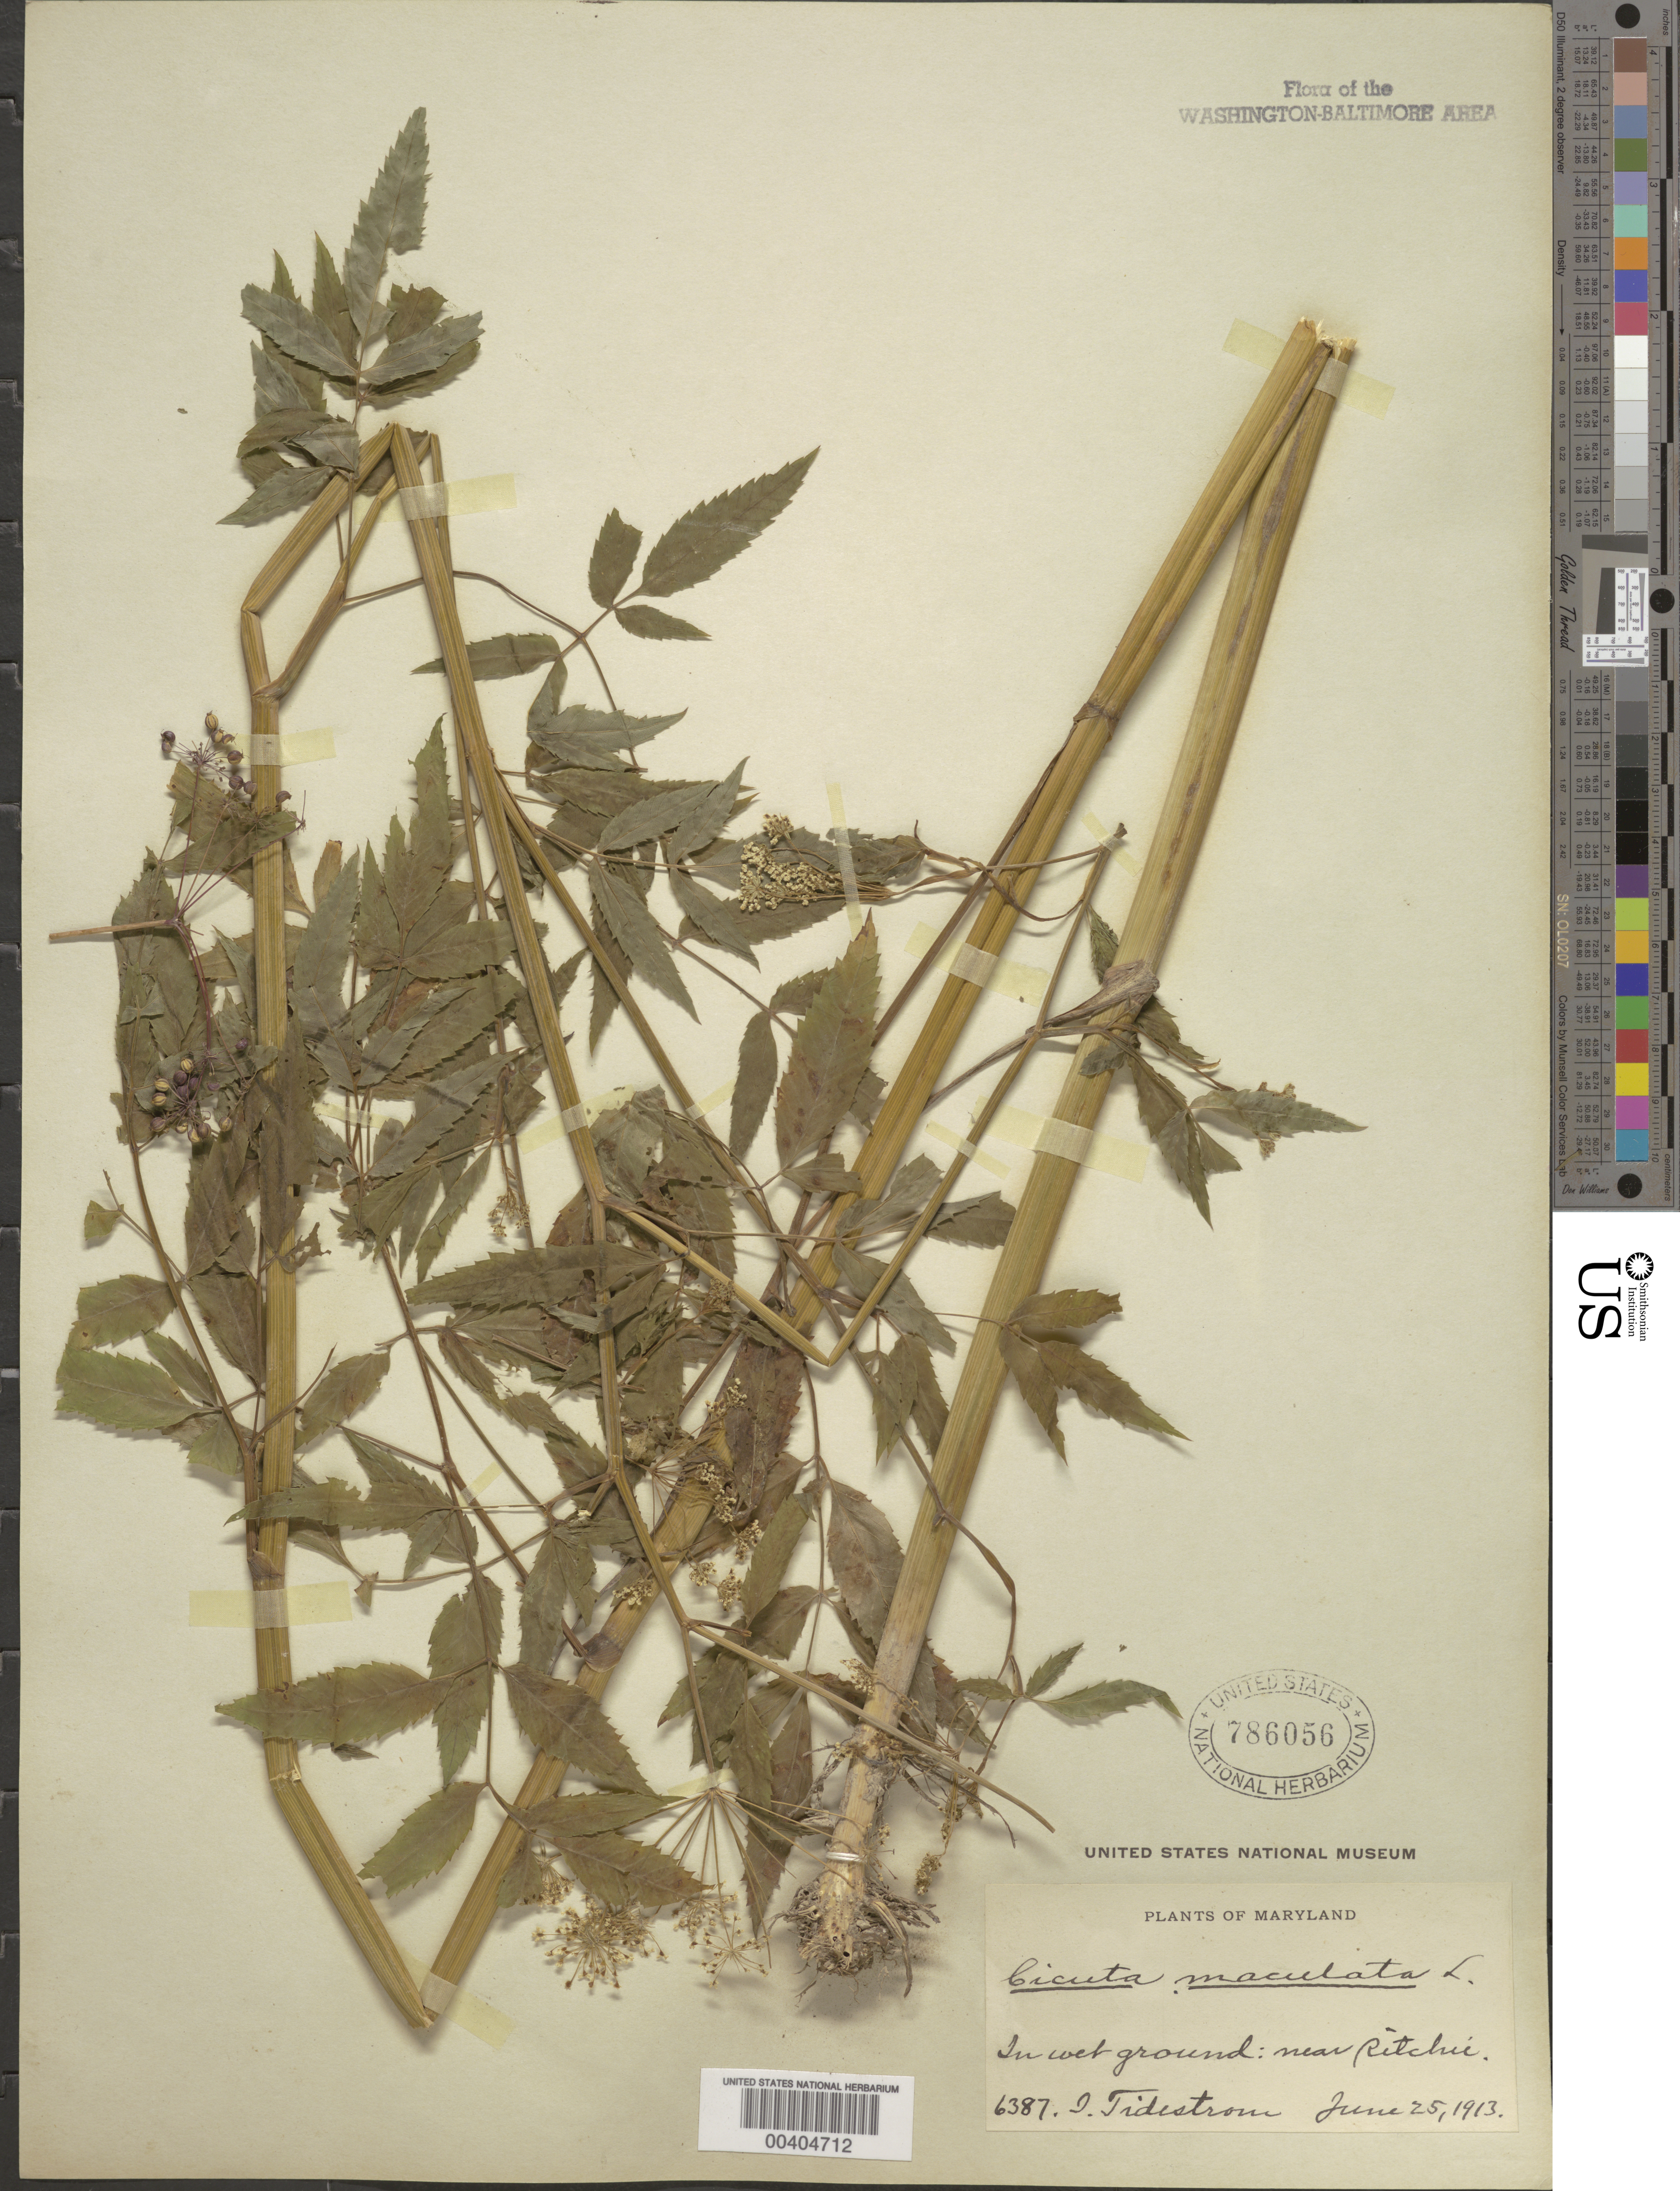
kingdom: Plantae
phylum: Tracheophyta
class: Magnoliopsida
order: Apiales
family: Apiaceae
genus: Cicuta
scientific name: Cicuta maculata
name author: L.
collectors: I. F. Tidestrom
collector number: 6387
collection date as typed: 25 Jun 1913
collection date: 1913-06-25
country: United States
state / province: Maryland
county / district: Prince George's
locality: Near Ritchie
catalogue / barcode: US 786056